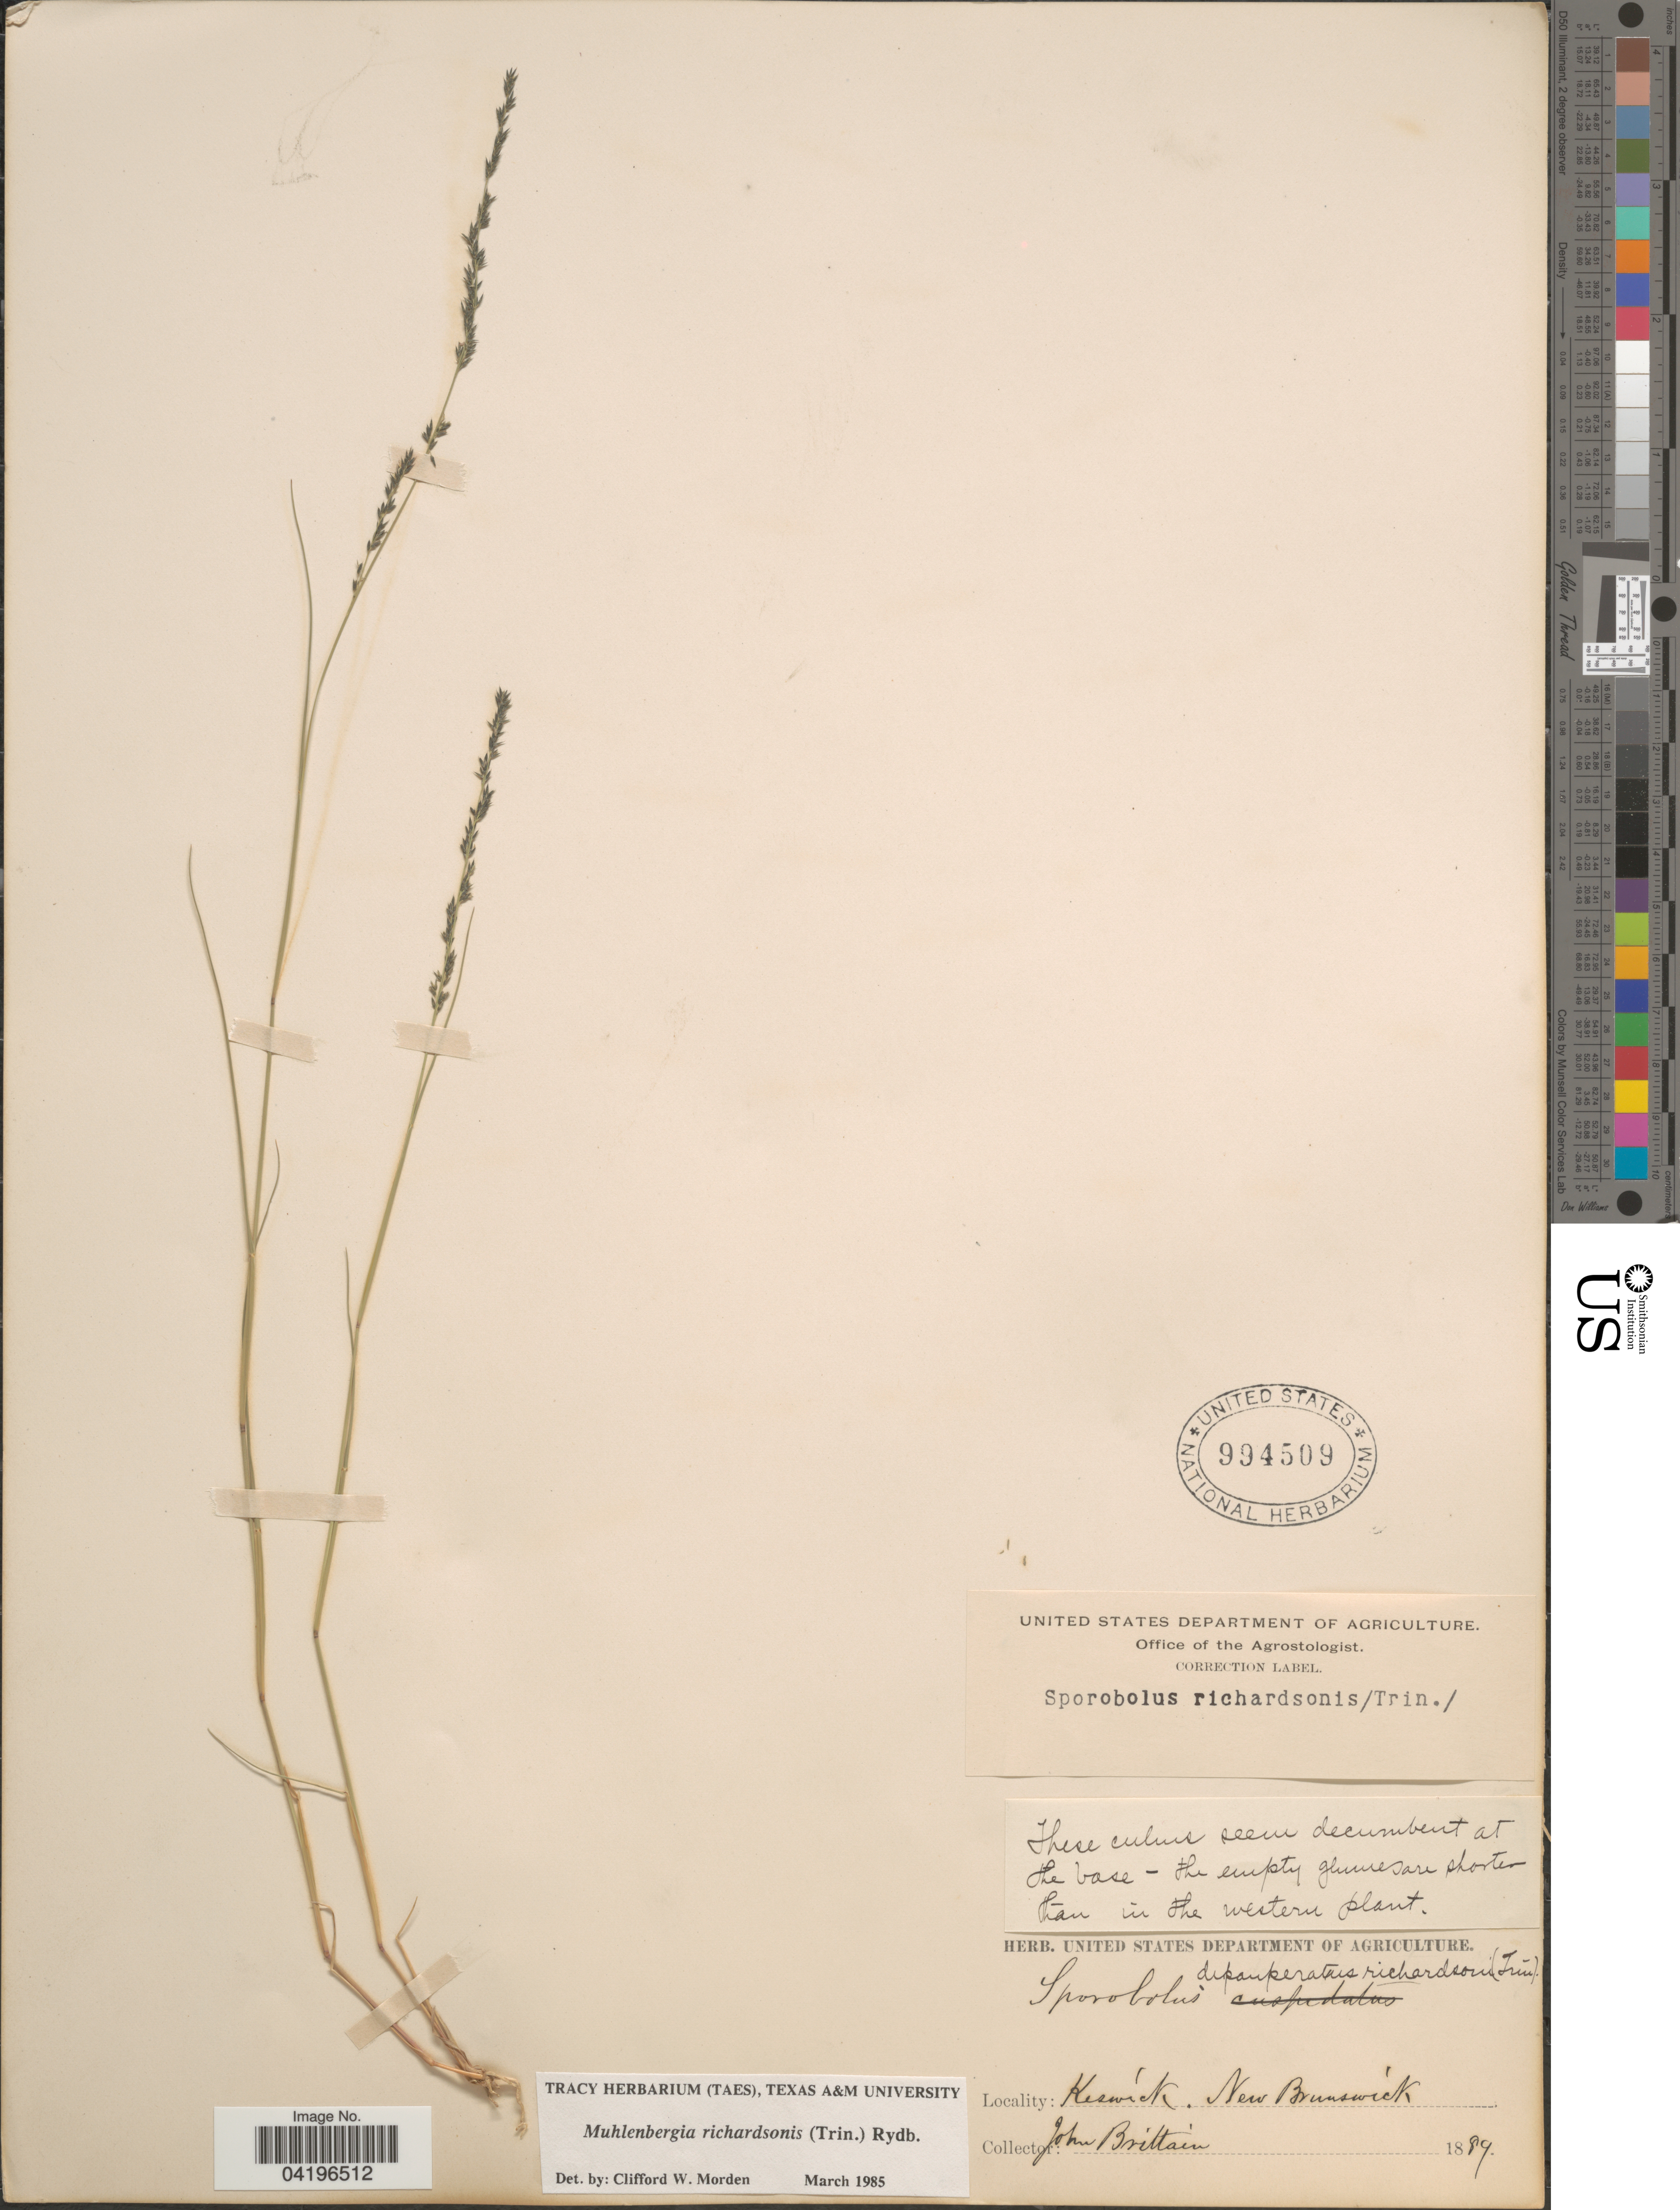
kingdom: Plantae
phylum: Tracheophyta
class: Liliopsida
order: Poales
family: Poaceae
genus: Muhlenbergia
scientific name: Muhlenbergia richardsonis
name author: (Trin.) Rydb.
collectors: J. Brittian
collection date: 1889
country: Canada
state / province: New Brunswick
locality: Keswick.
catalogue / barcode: US 994509